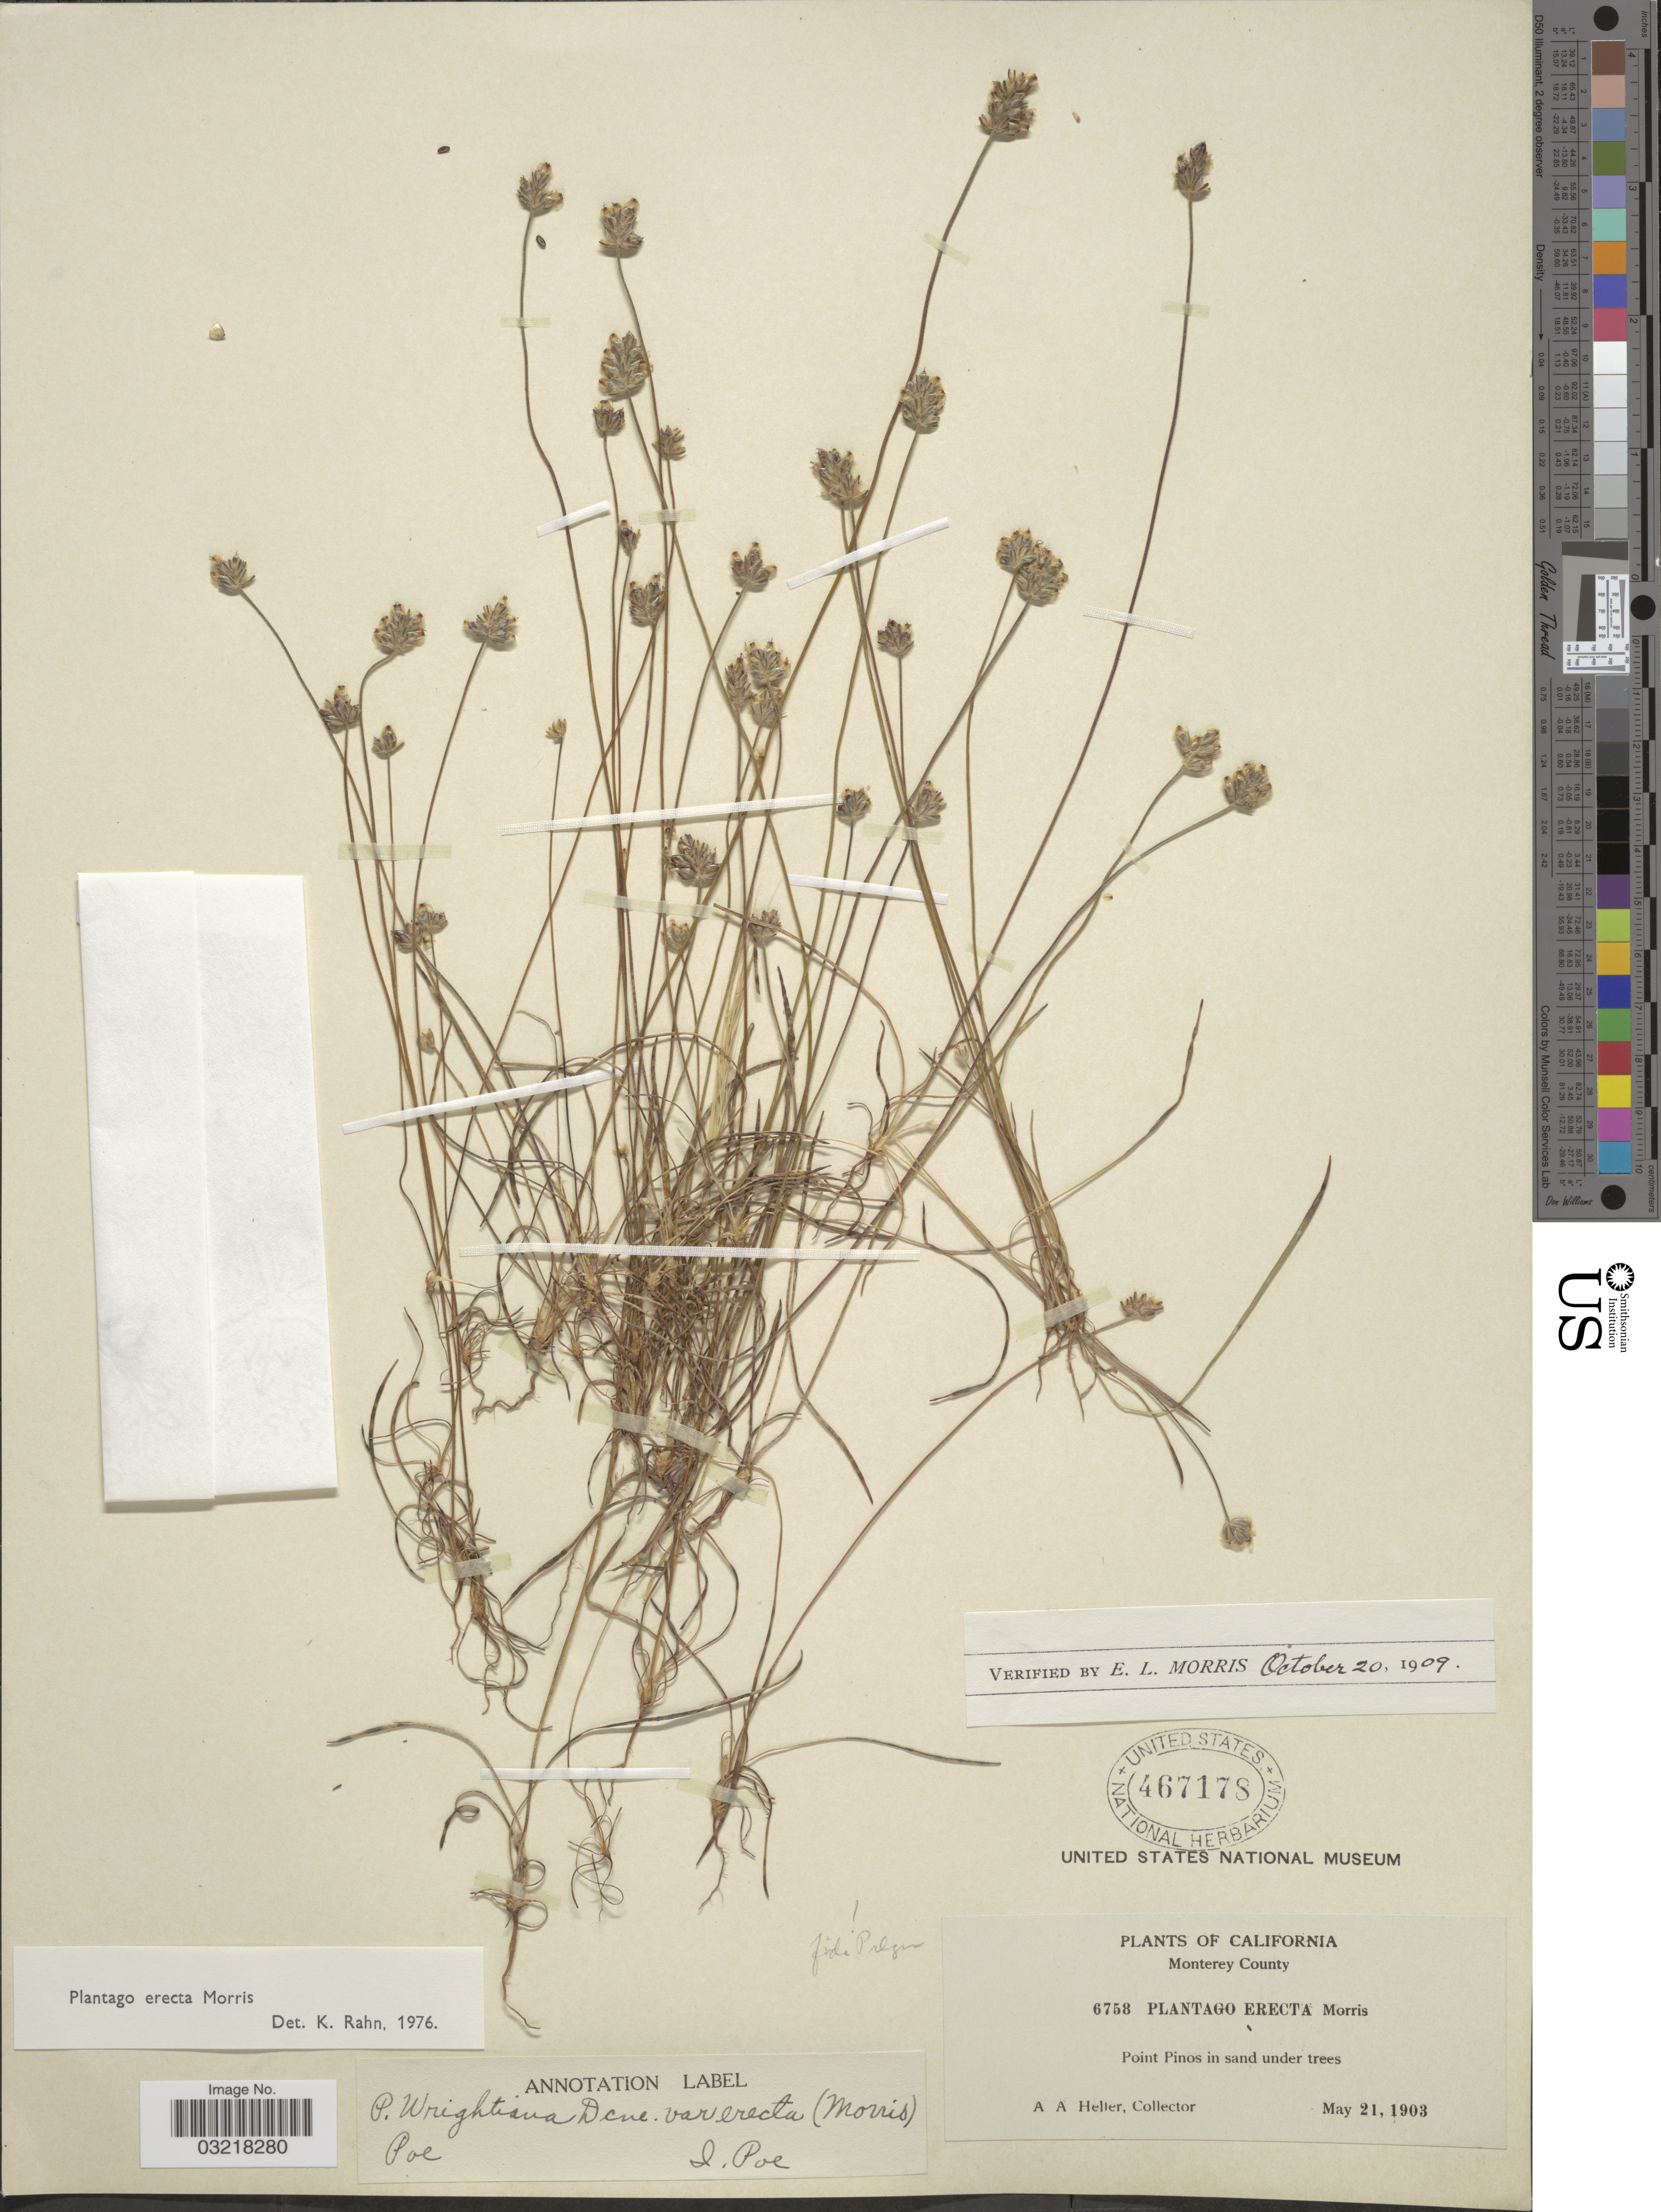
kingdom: Plantae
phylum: Tracheophyta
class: Magnoliopsida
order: Lamiales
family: Plantaginaceae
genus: Plantago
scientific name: Plantago erecta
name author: Morris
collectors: A. A. Heller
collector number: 6758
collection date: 1903-05-21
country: United States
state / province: California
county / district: Monterey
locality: Monterey County. Point Pinos in sand under trees.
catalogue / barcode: US 467178